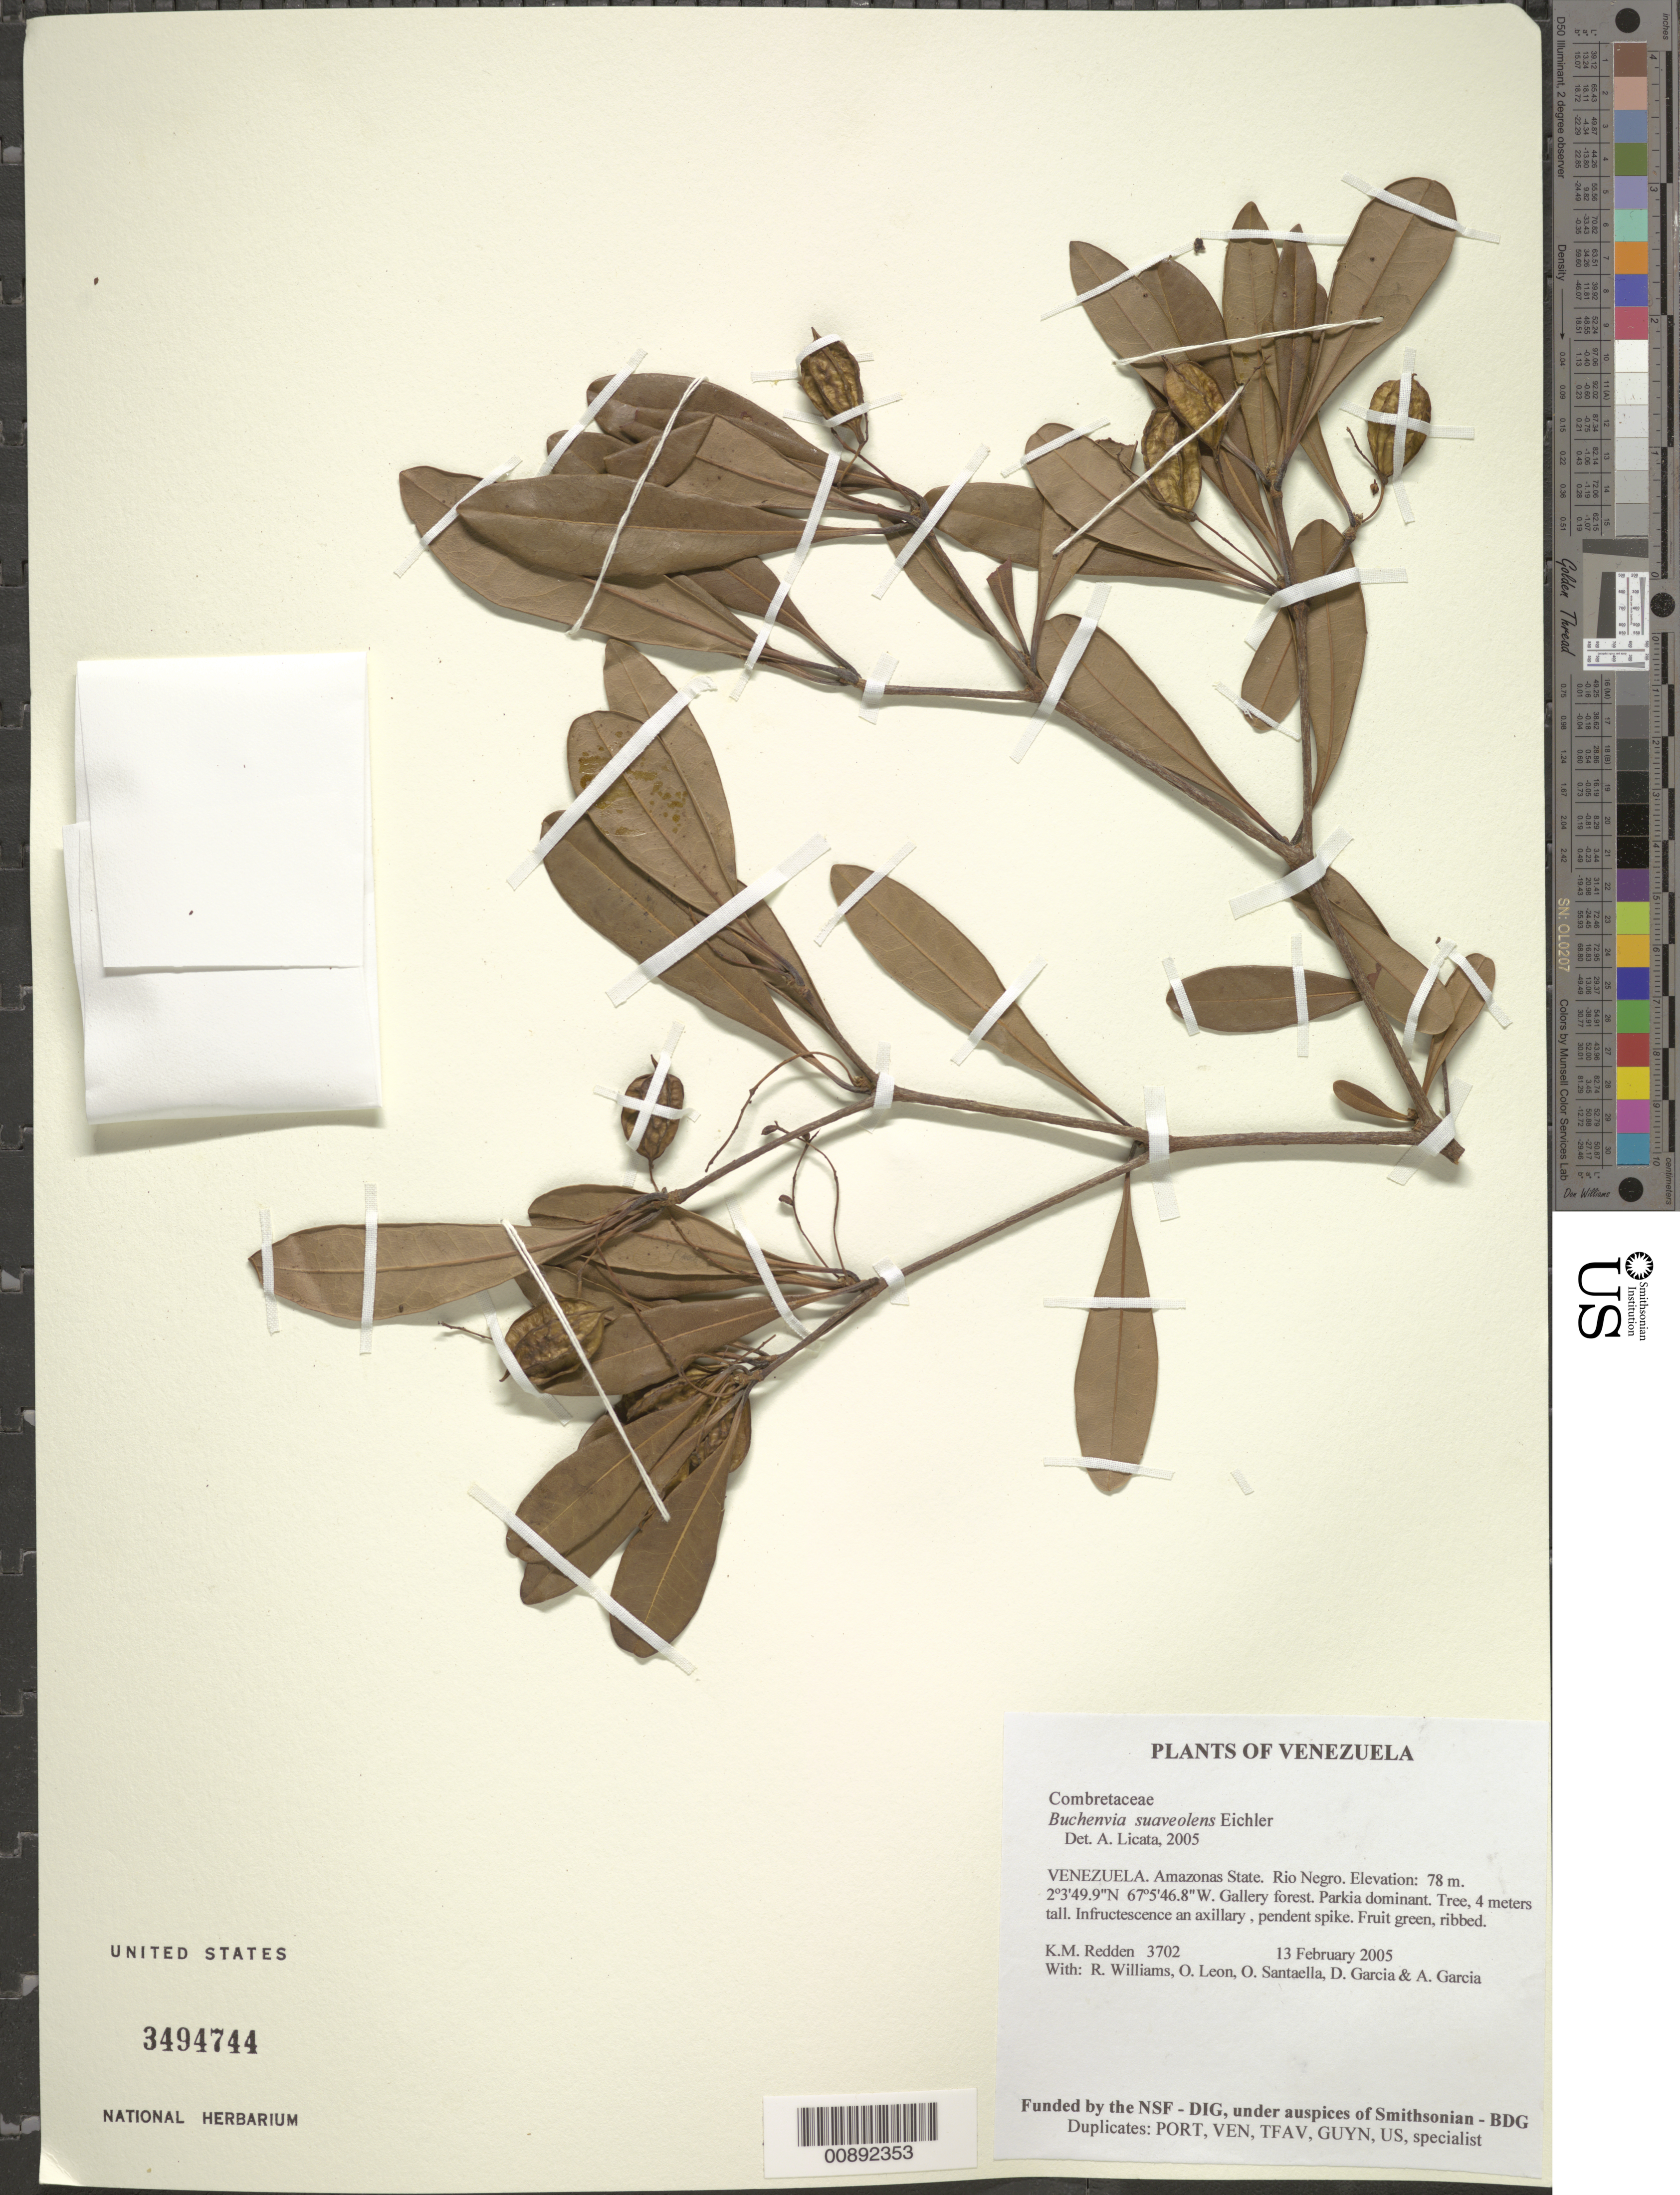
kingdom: Plantae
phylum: Tracheophyta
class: Magnoliopsida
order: Myrtales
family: Combretaceae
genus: Terminalia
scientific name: Terminalia suaveolens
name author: (Eichler) Gere & Boatwr.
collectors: K. M. Redden, R. Williams, O. León, O. Santaella, D. Garcia & A. Garcia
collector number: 3702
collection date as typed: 13 February 2005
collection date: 2005-02-13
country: Venezuela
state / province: Amazonas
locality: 28 - Rio Negro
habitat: Gallery forest. Parkia dominant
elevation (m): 78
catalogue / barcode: US 3494744